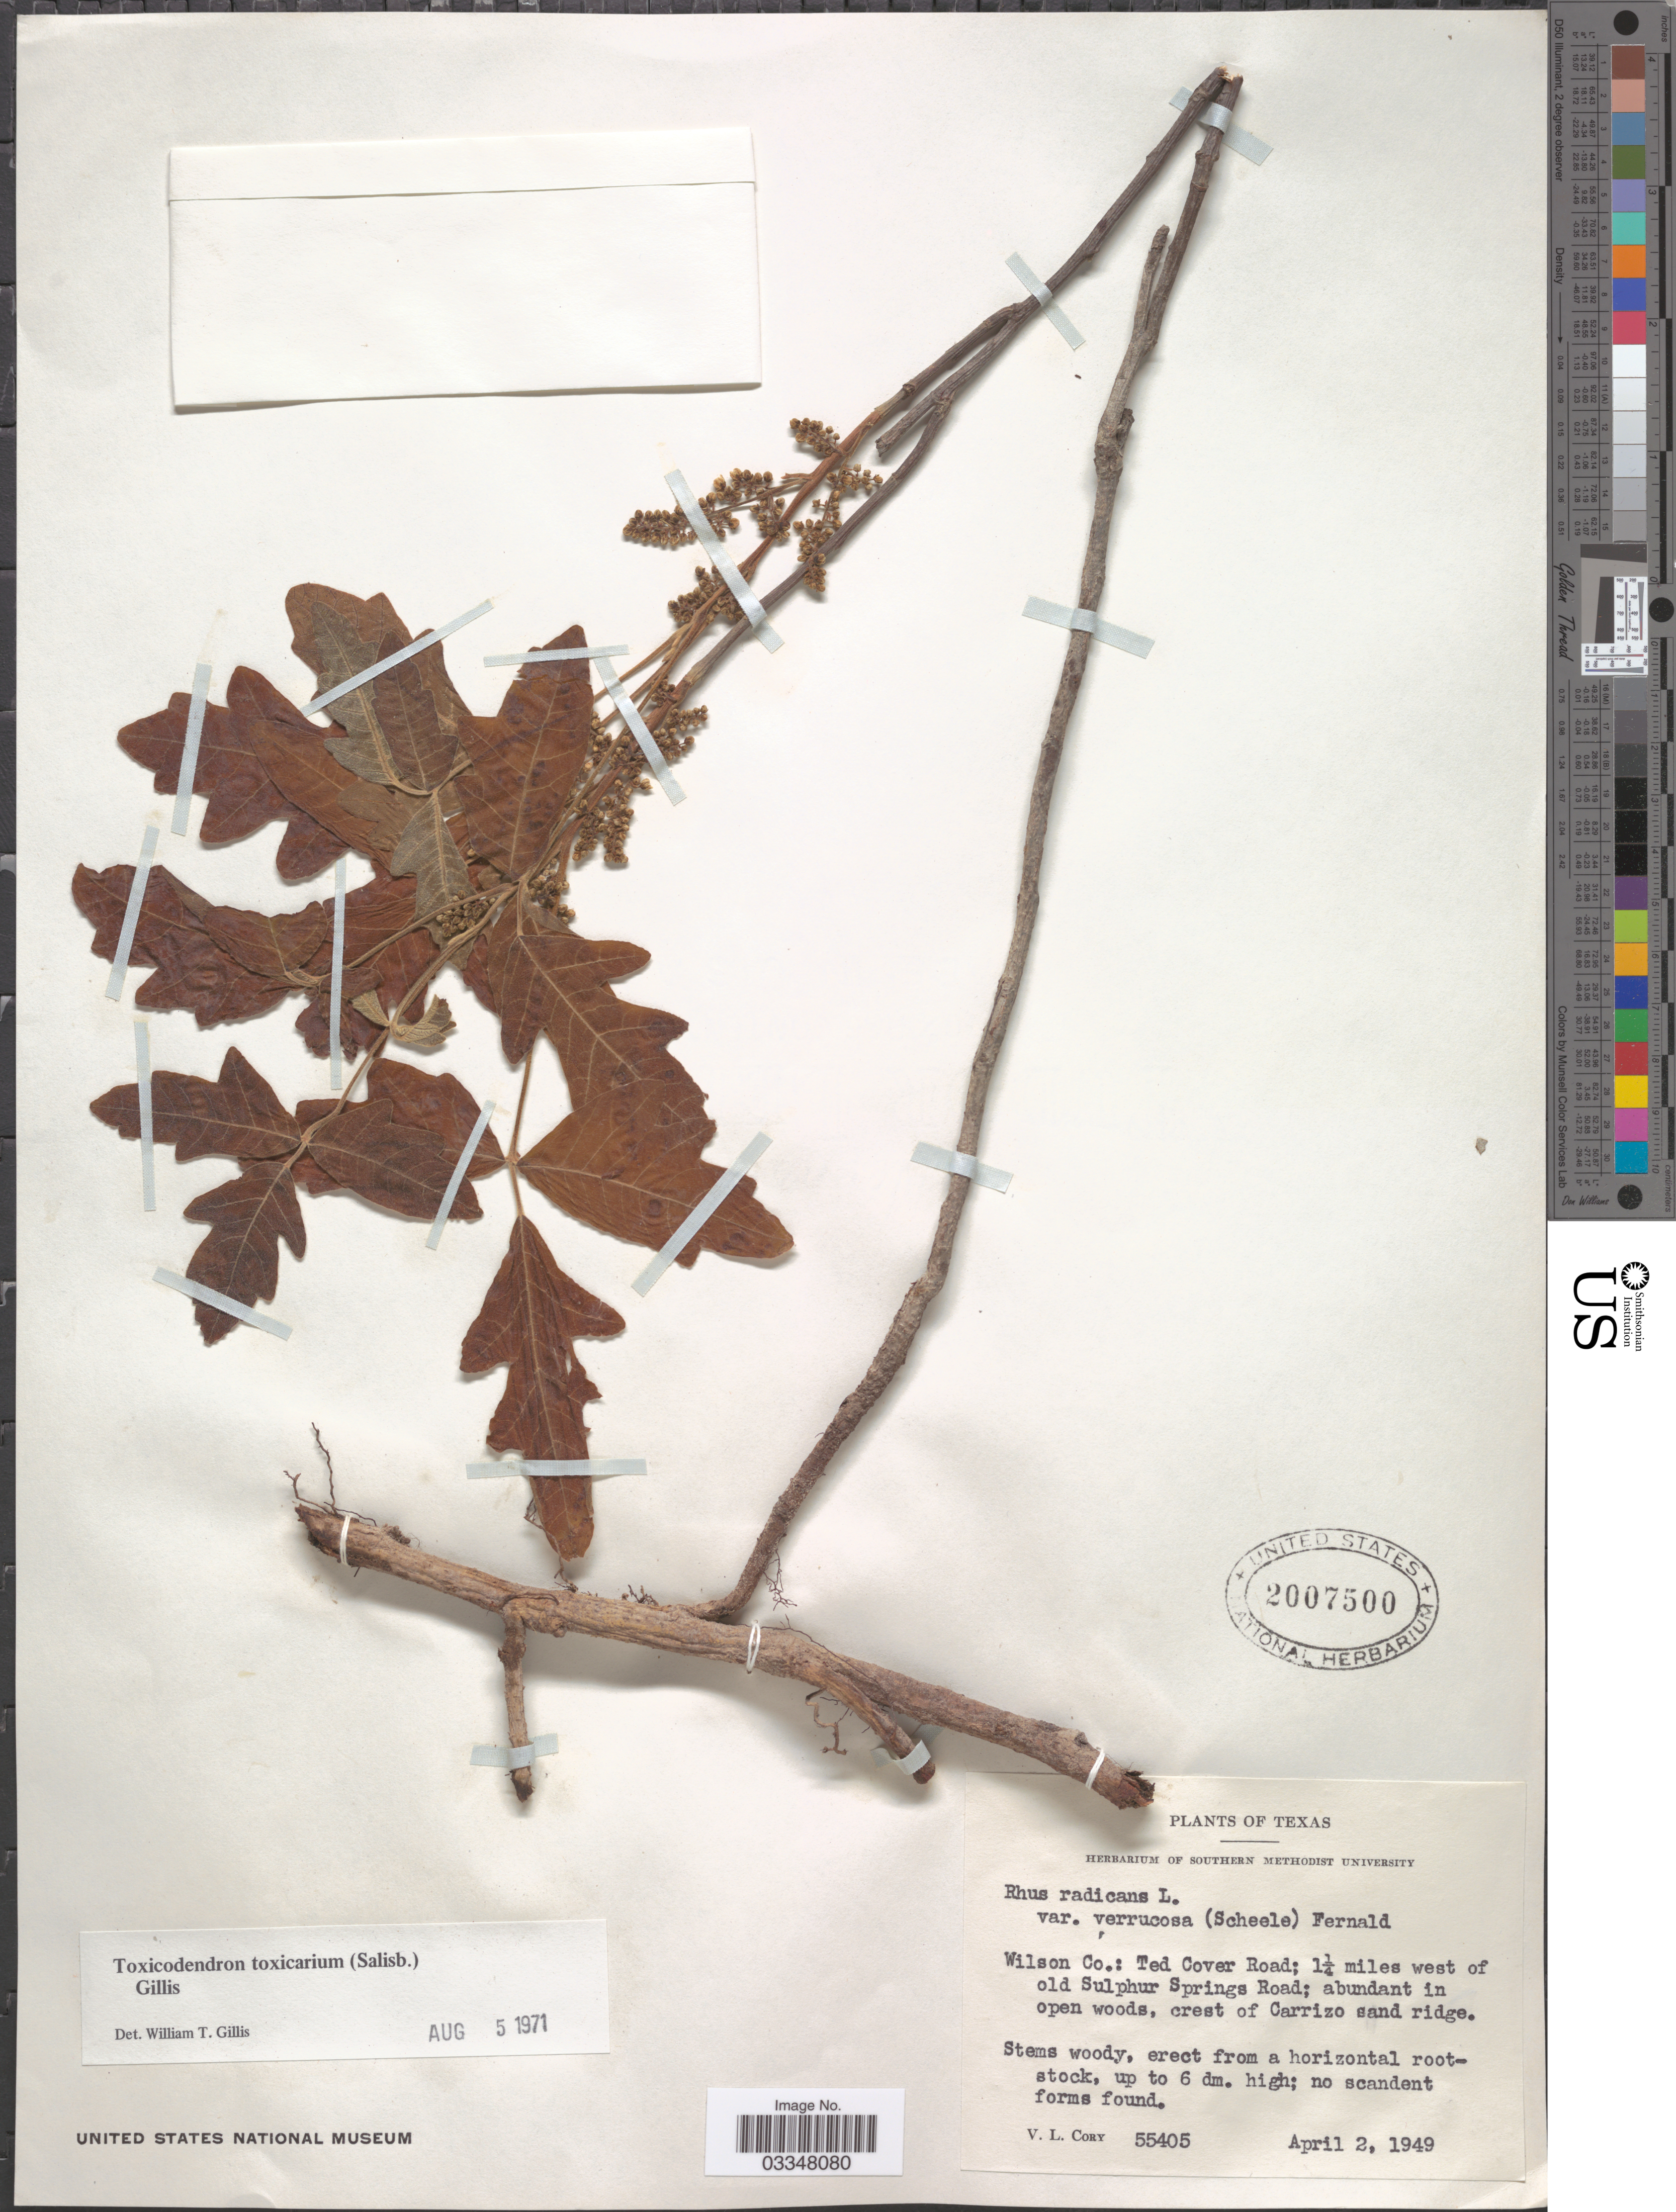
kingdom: Plantae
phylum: Tracheophyta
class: Magnoliopsida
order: Sapindales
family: Anacardiaceae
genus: Toxicodendron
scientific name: Toxicodendron toxicarium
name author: Gillis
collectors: V. Cory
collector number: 55405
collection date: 1949-04-02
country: United States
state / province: Texas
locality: Wilson Co.: Ted Cover Road; 1¼ miles west of old Sulphur Springs Road; crest of Carrizo sand ridge.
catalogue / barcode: US 2007500